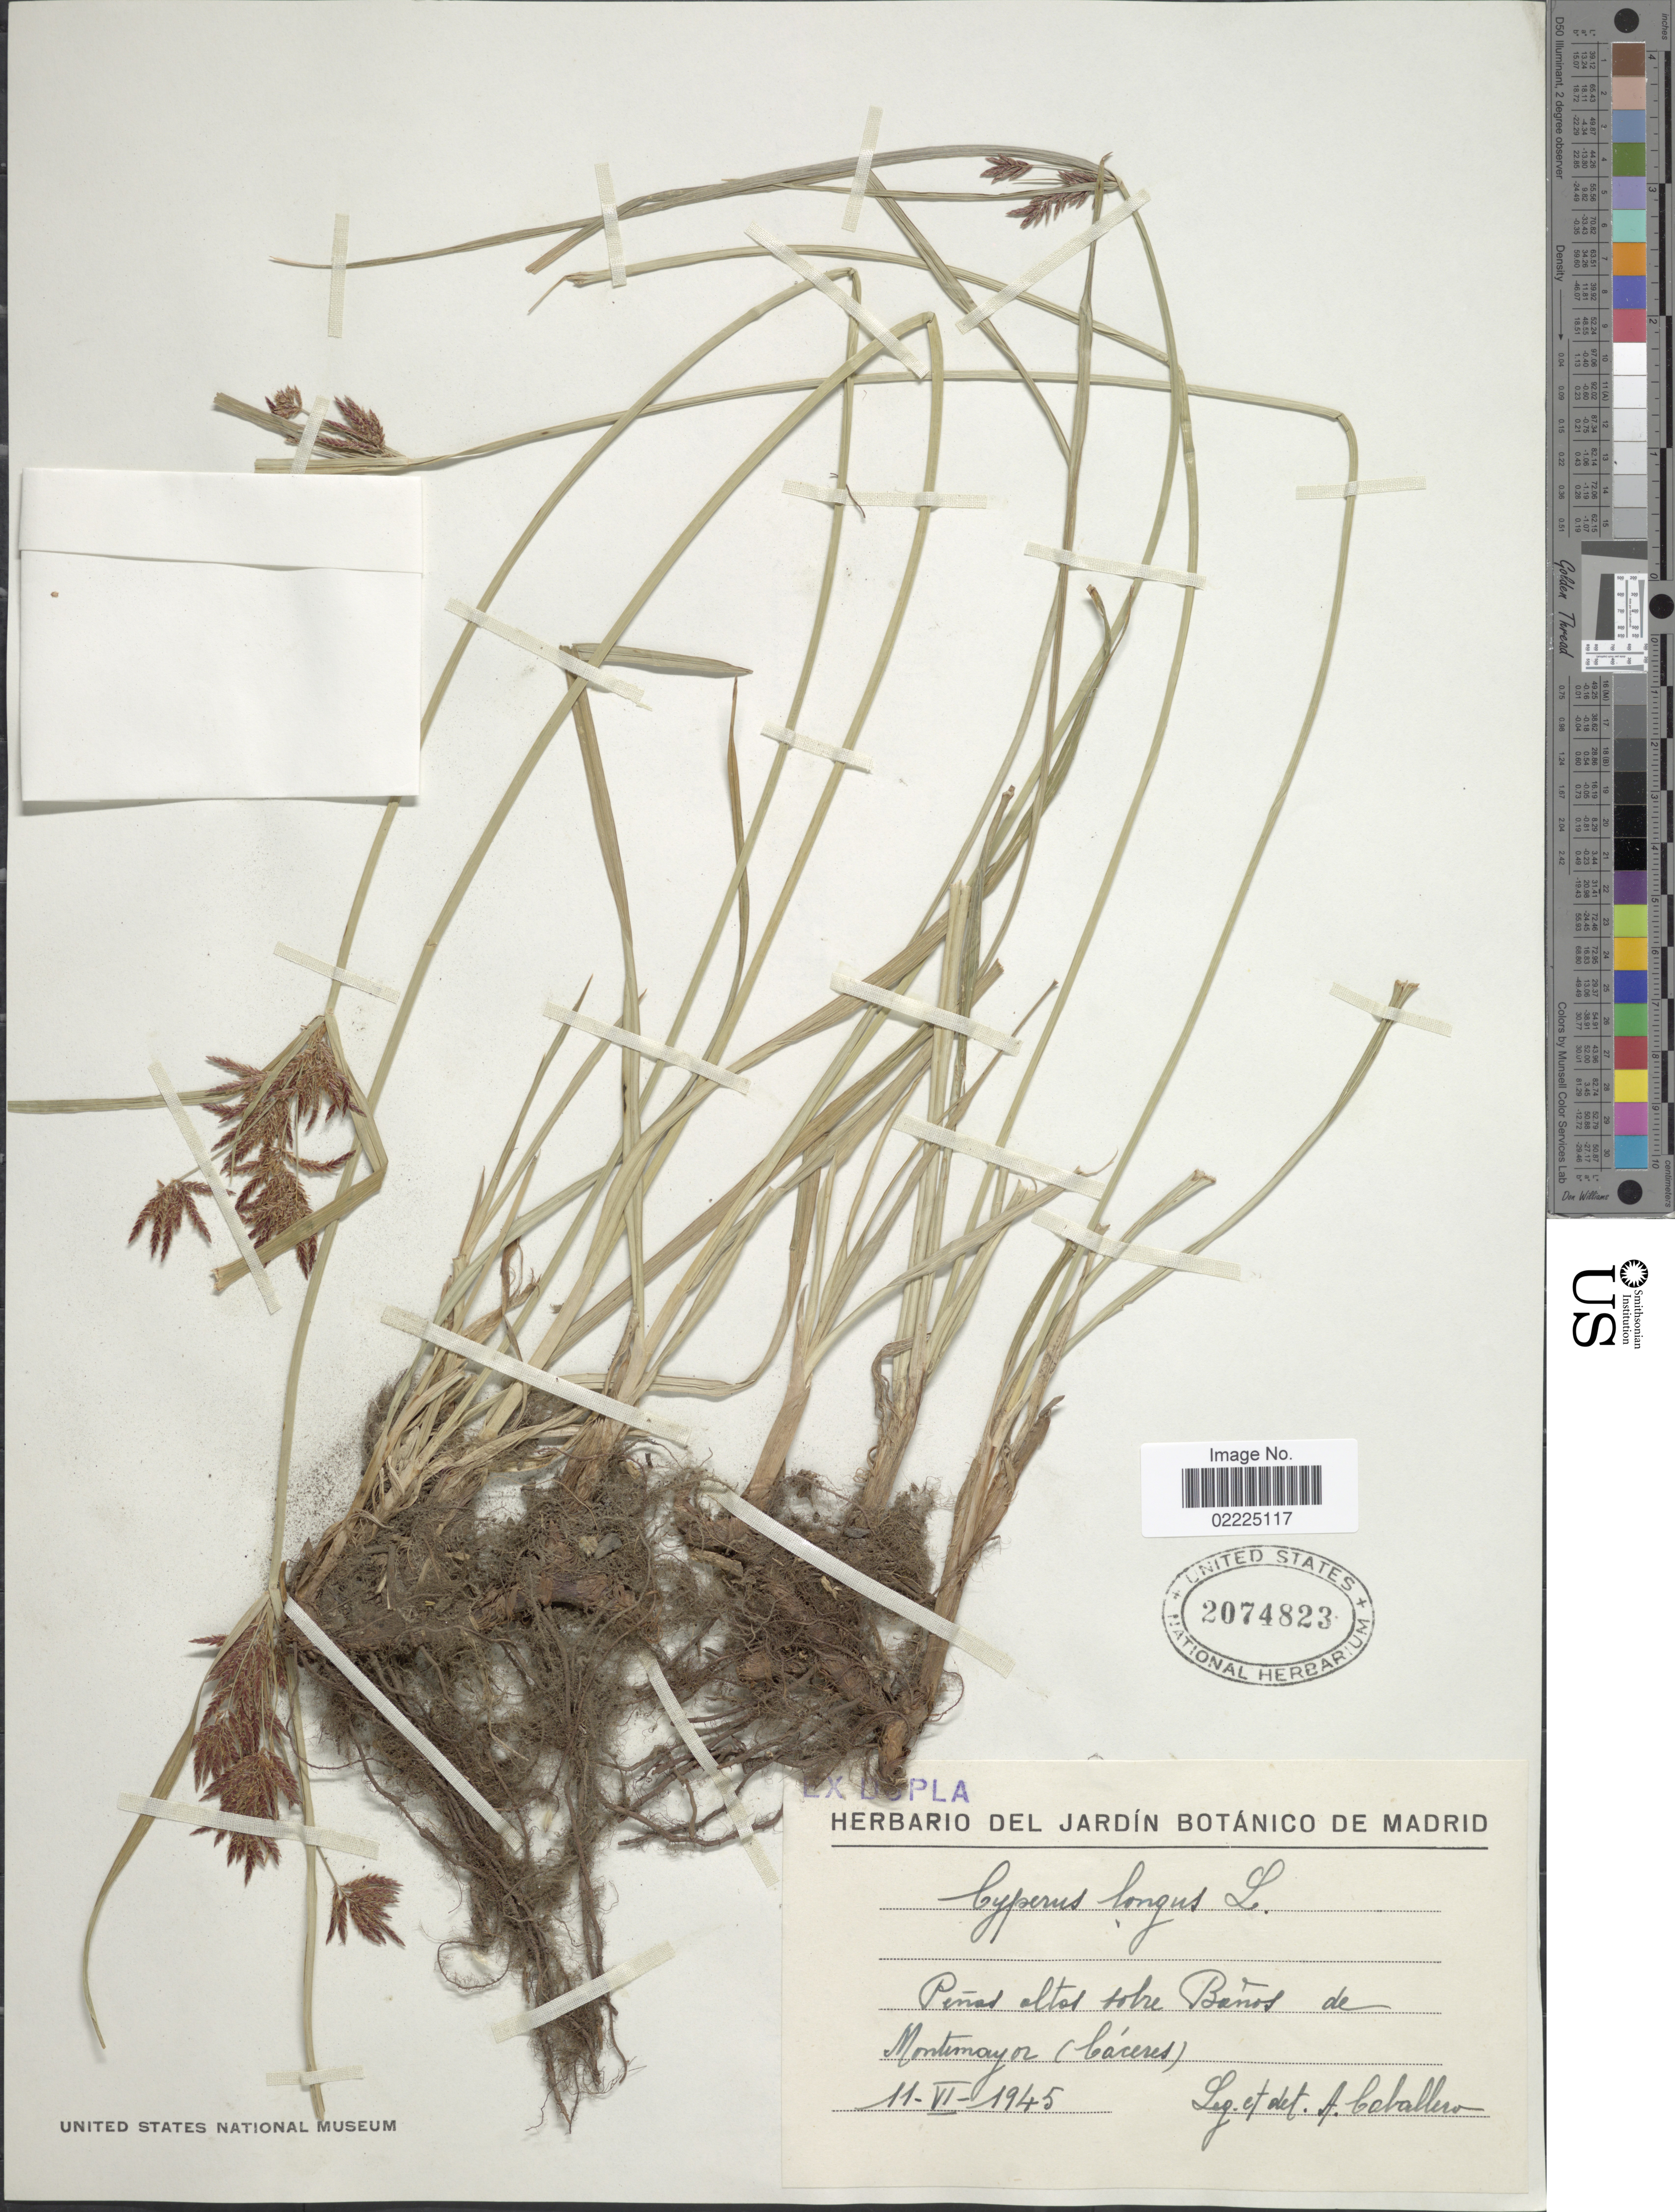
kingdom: Plantae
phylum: Tracheophyta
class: Liliopsida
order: Poales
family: Cyperaceae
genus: Cyperus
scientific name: Cyperus longus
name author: L.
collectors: A. Caballero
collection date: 1945-06-11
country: Spain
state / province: Extremadura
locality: Peñas altos sobre Baños de Montemayor (Cáceres)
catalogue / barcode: US 2074823